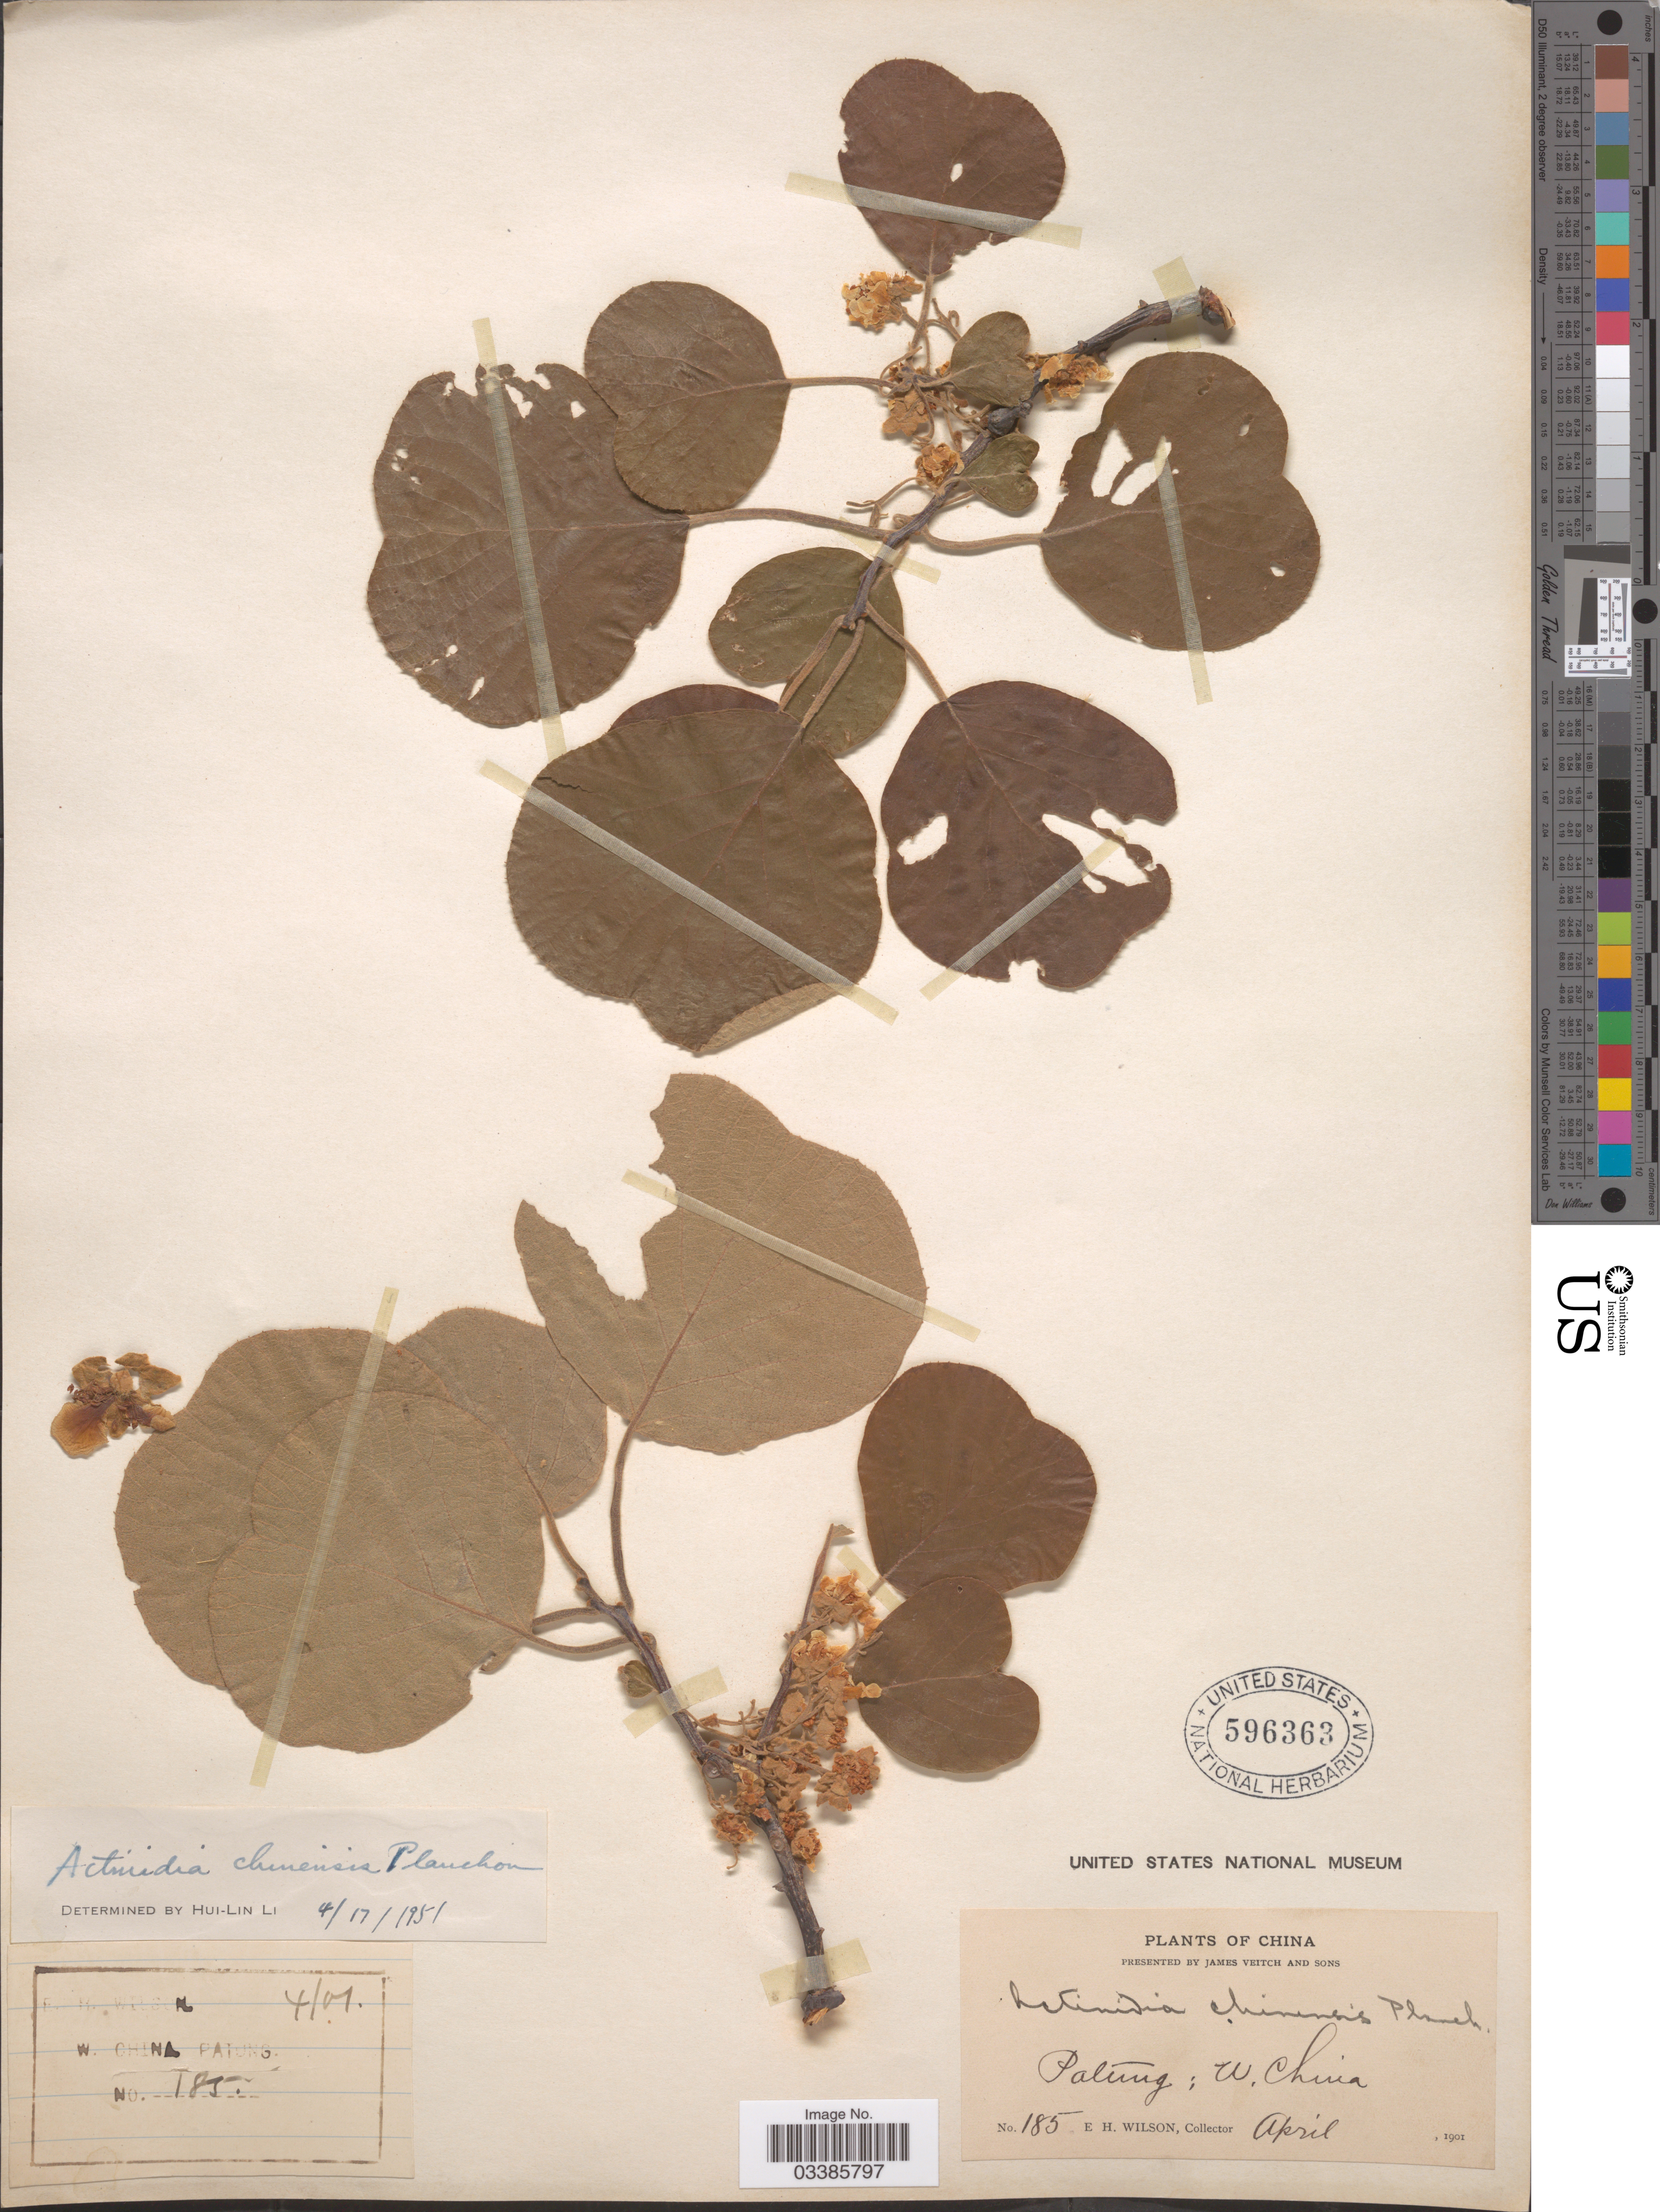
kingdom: Plantae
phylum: Tracheophyta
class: Magnoliopsida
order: Ericales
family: Actinidiaceae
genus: Actinidia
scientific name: Actinidia chinensis var. chinensis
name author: Planch.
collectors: E. Wilson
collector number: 185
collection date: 1901-04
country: China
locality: Patung: W. China.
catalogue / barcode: US 596363